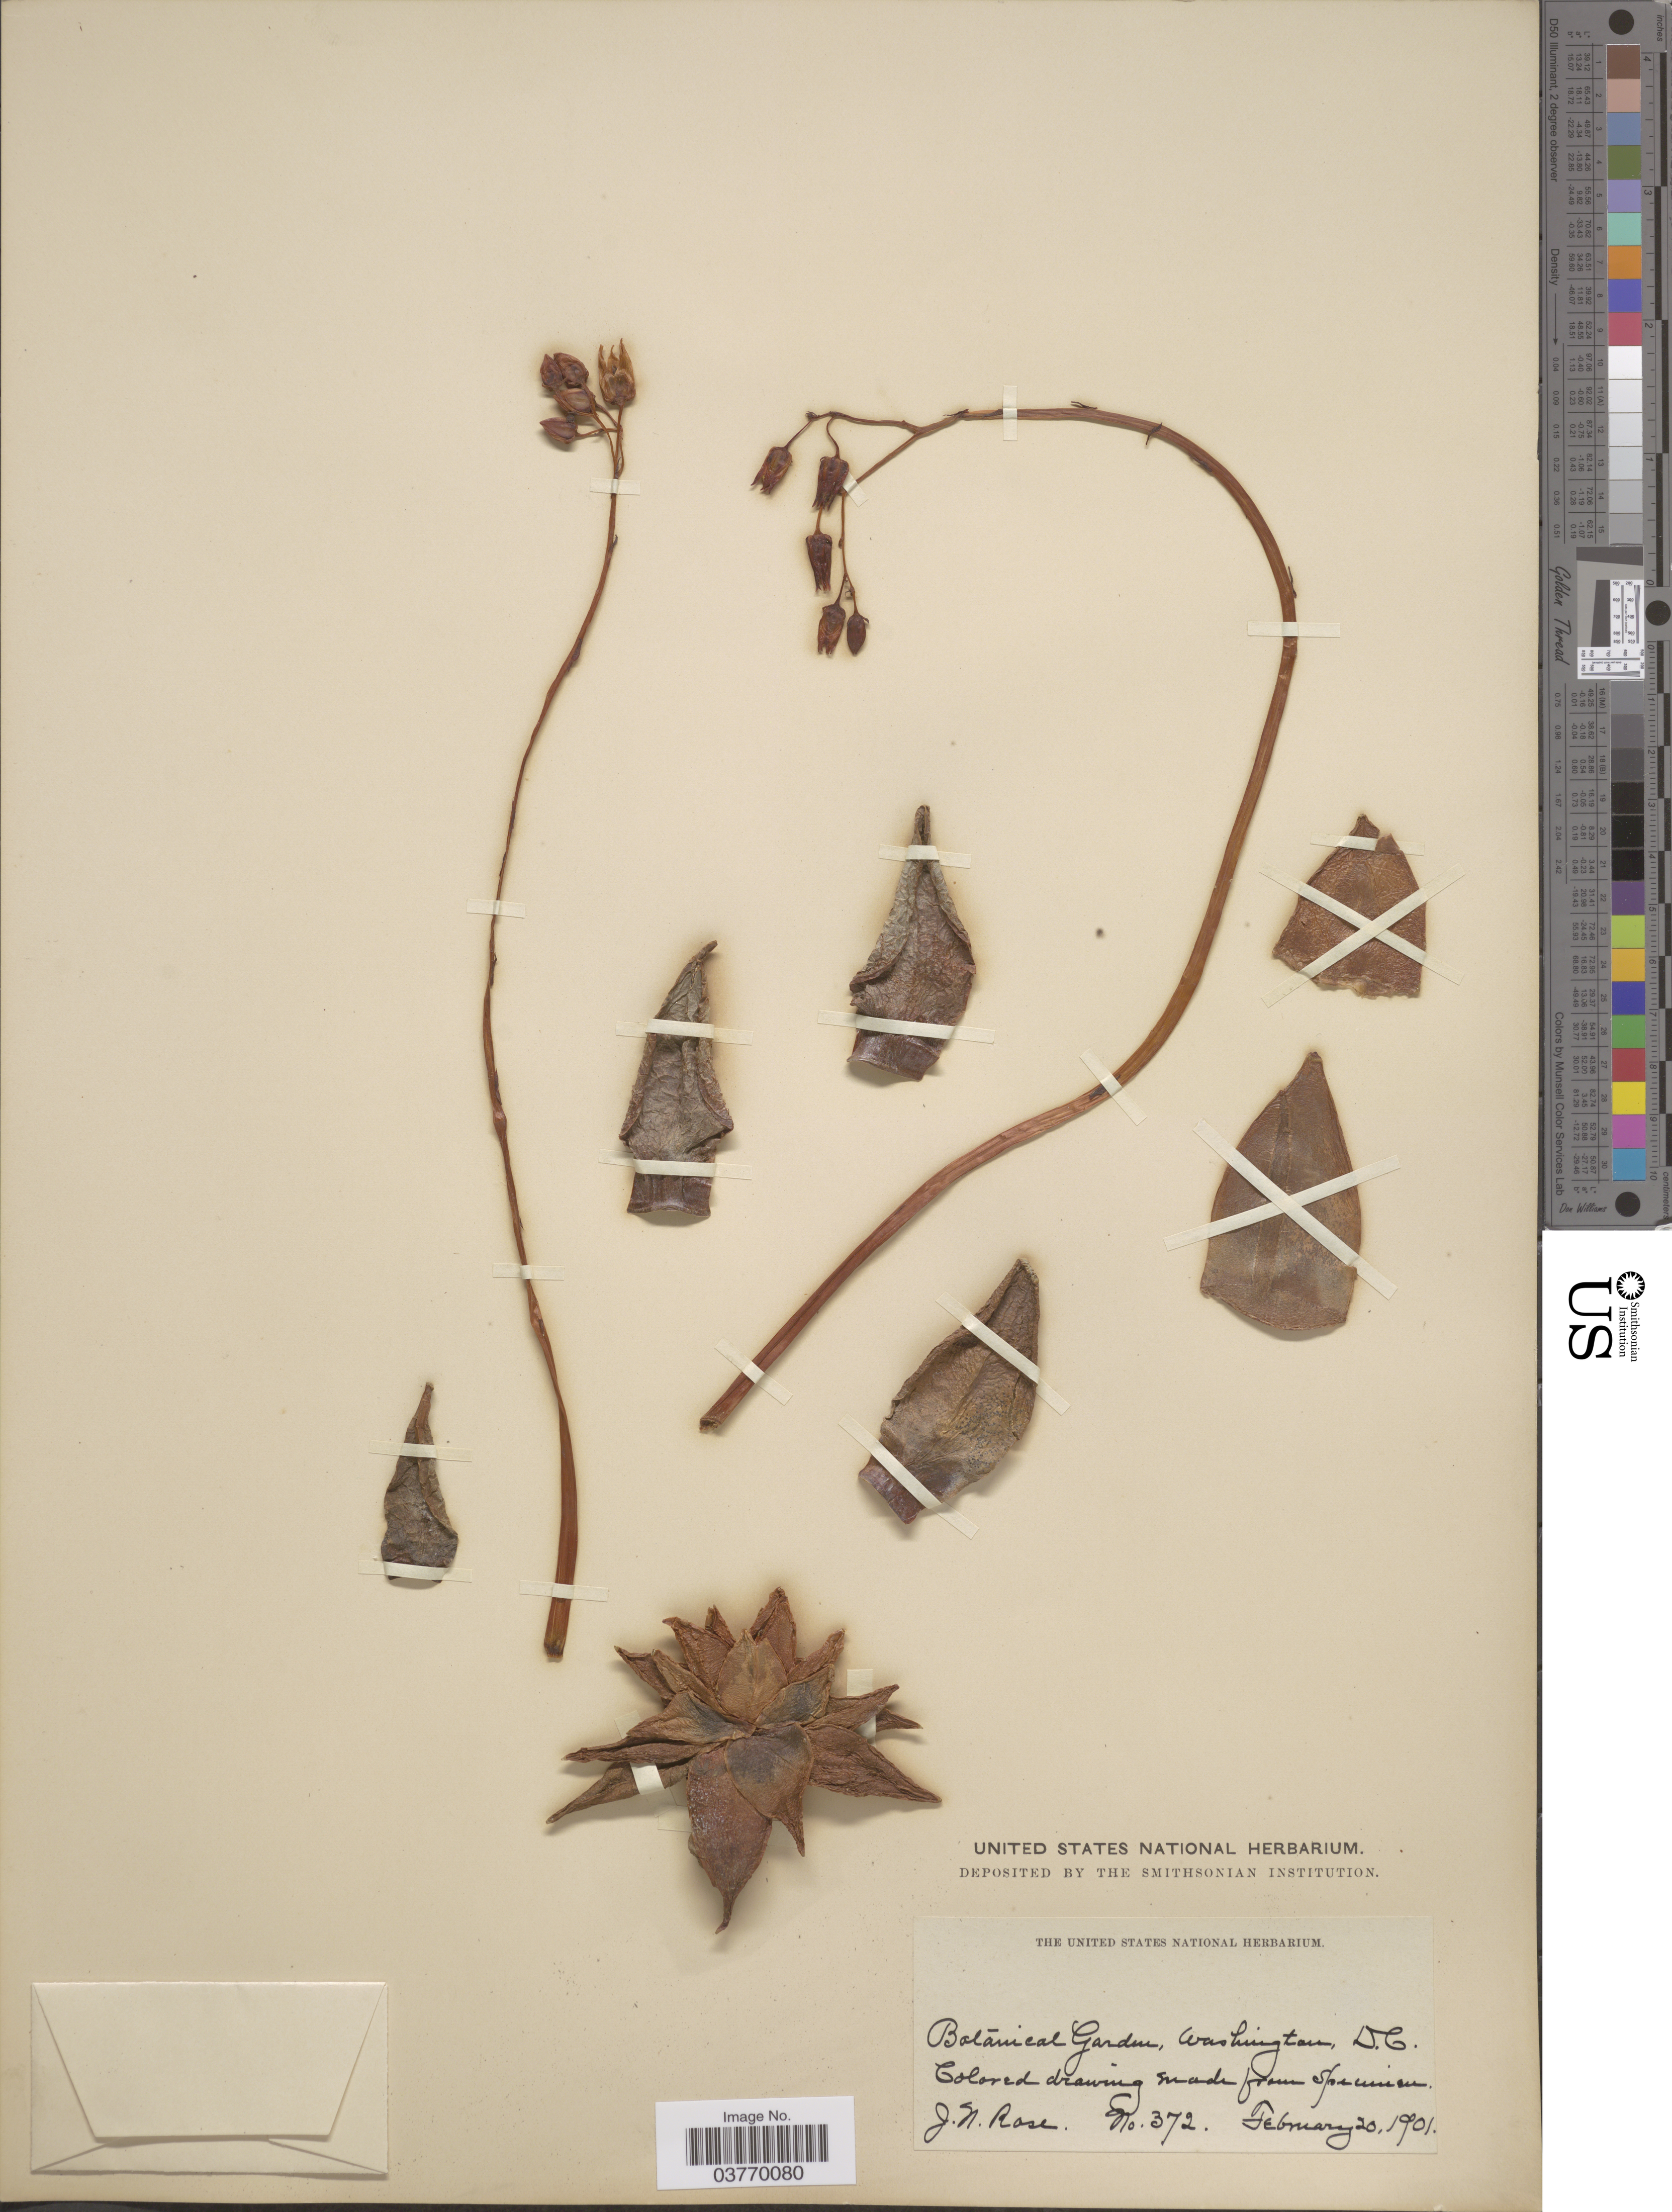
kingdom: Plantae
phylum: Tracheophyta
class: Magnoliopsida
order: Saxifragales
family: Crassulaceae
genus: Echeveria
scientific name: Echeveria agavoides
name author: Lem.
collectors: J. N. Rose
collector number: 372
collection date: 1901-02-20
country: United States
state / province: District of Columbia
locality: Botanical Garden, Washington, D.C.